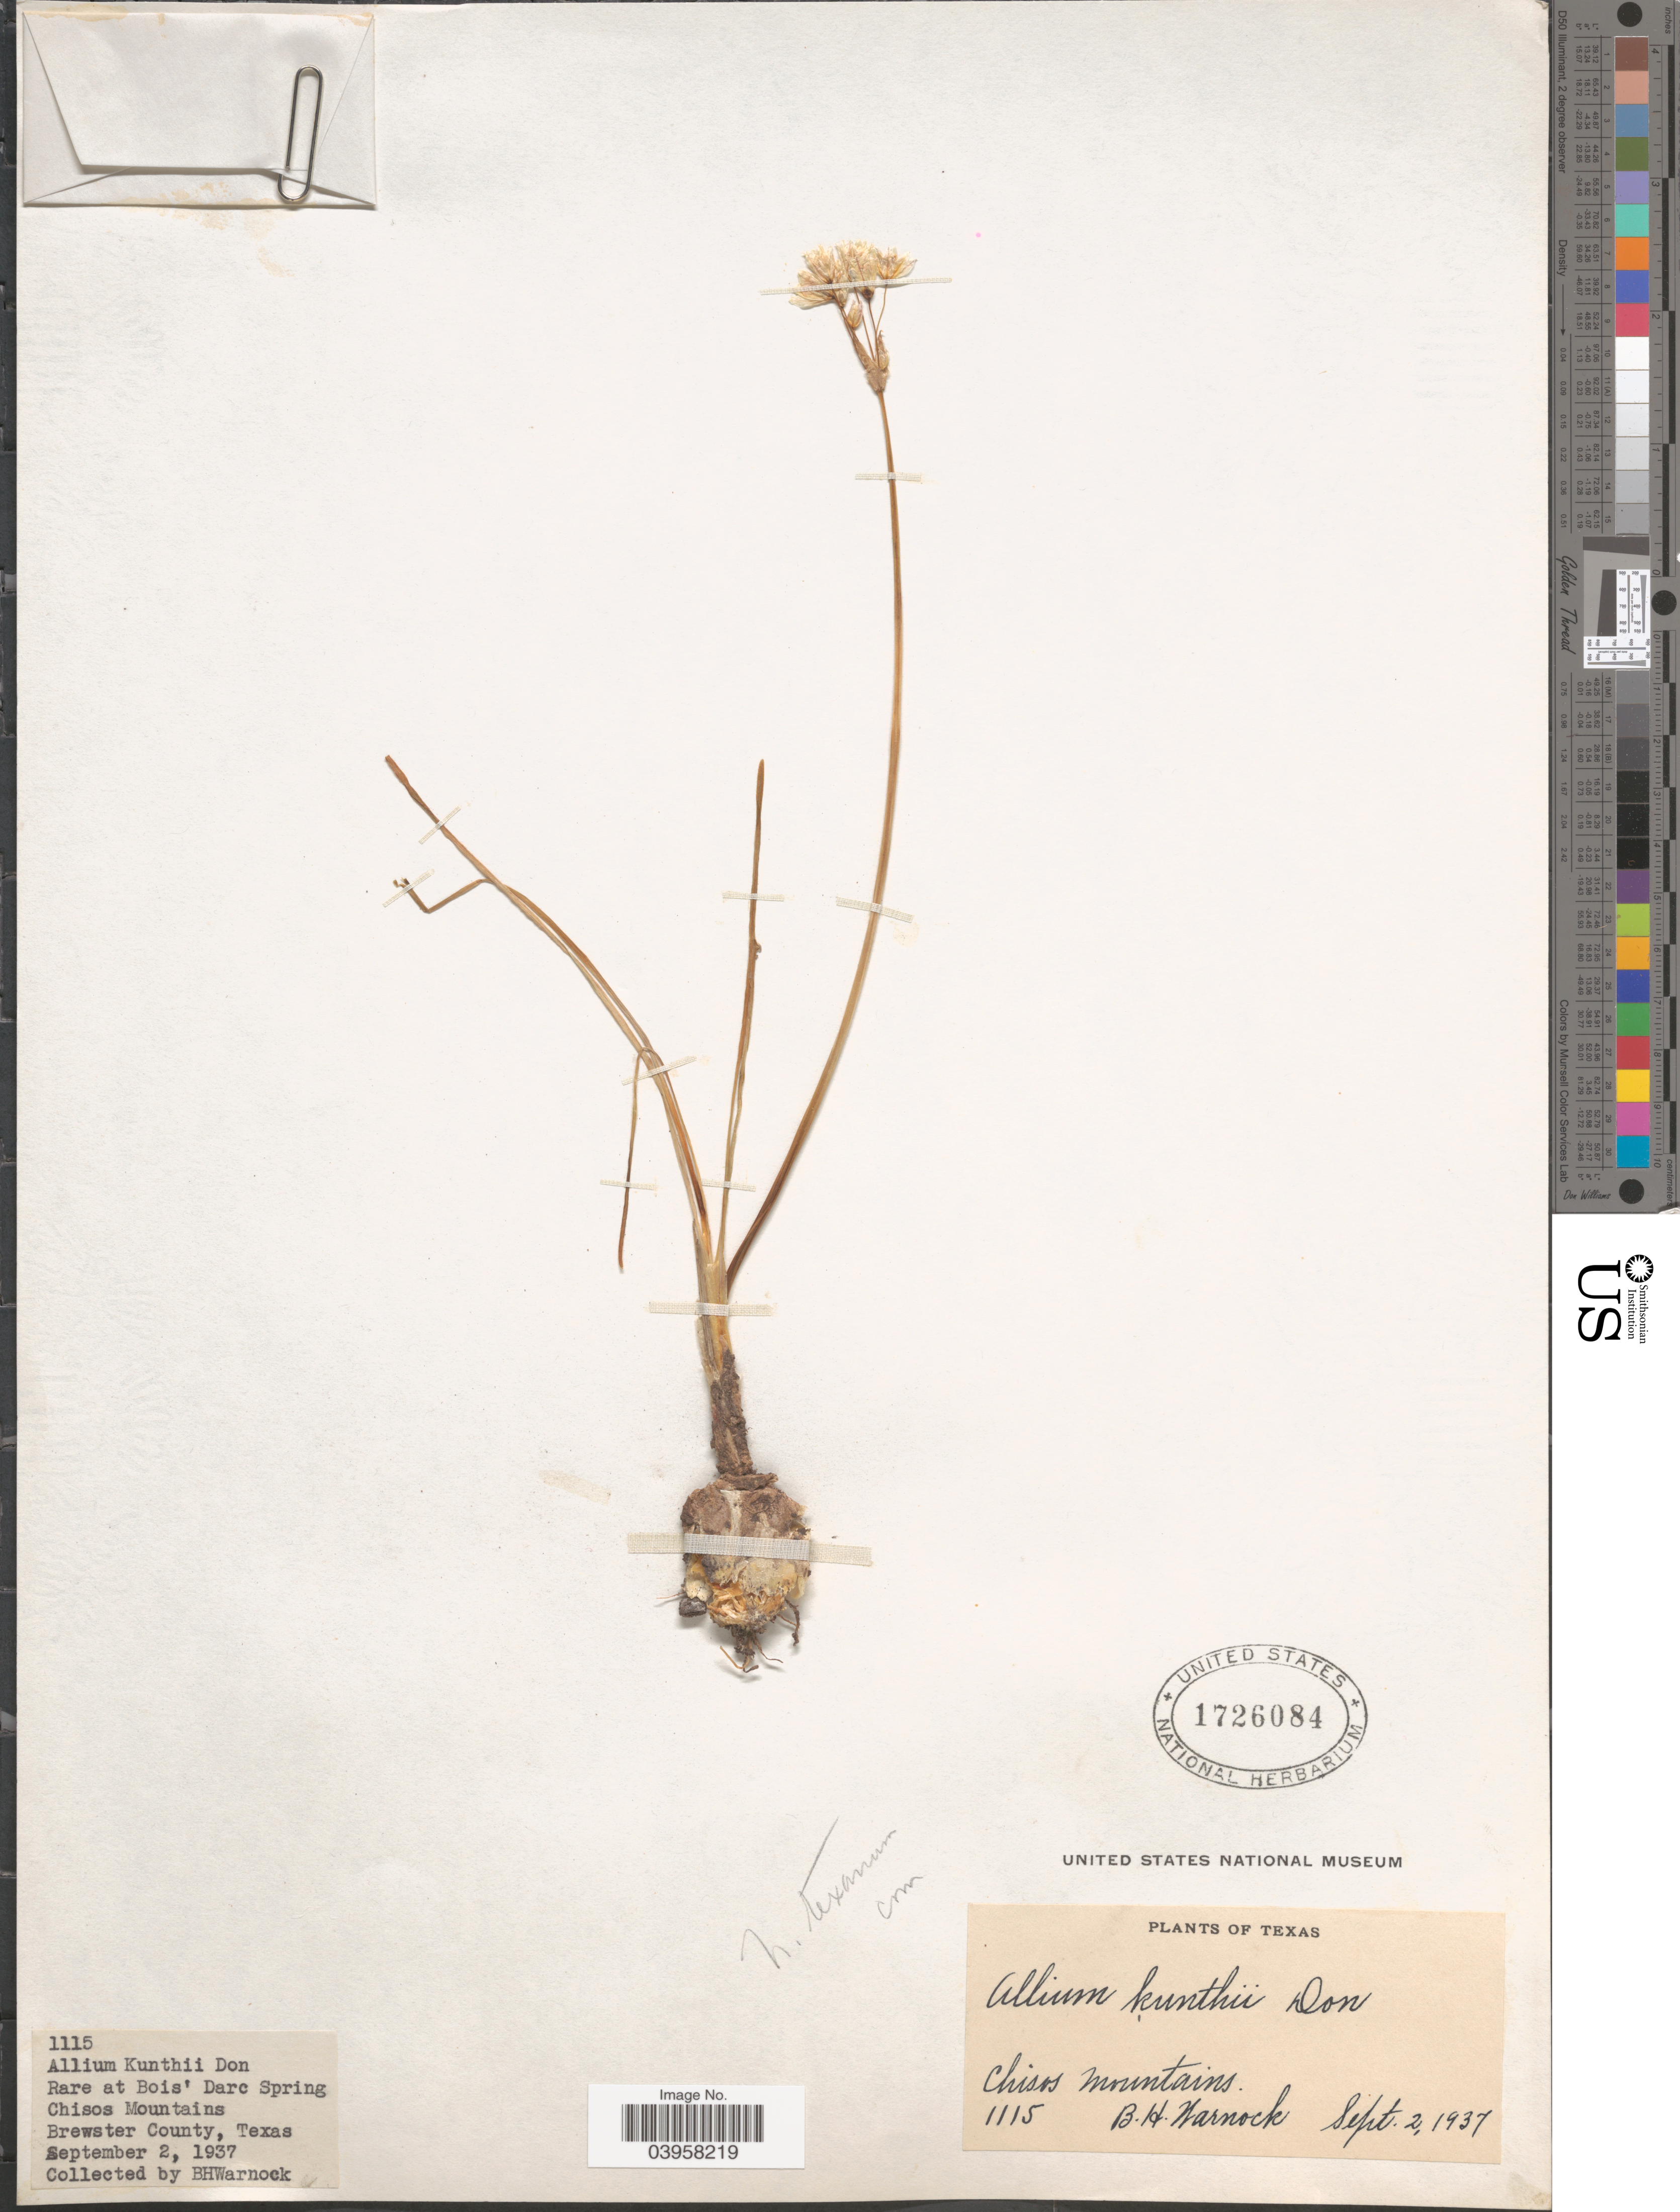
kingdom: Plantae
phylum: Tracheophyta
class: Liliopsida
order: Asparagales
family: Amaryllidaceae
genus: Nothoscordum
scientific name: Nothoscordum bivalve var. bivalve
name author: (L.) Britton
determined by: Strong, Mark T., (BOT), Smithsonian Institution - National Museum of Natural History (UNITED STATES)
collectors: B. H. Warnock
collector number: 1115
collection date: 1937-09-02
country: United States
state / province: Texas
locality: At Bois' Darc Spring Chisos Mountains. Brewster County.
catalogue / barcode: US 1726084